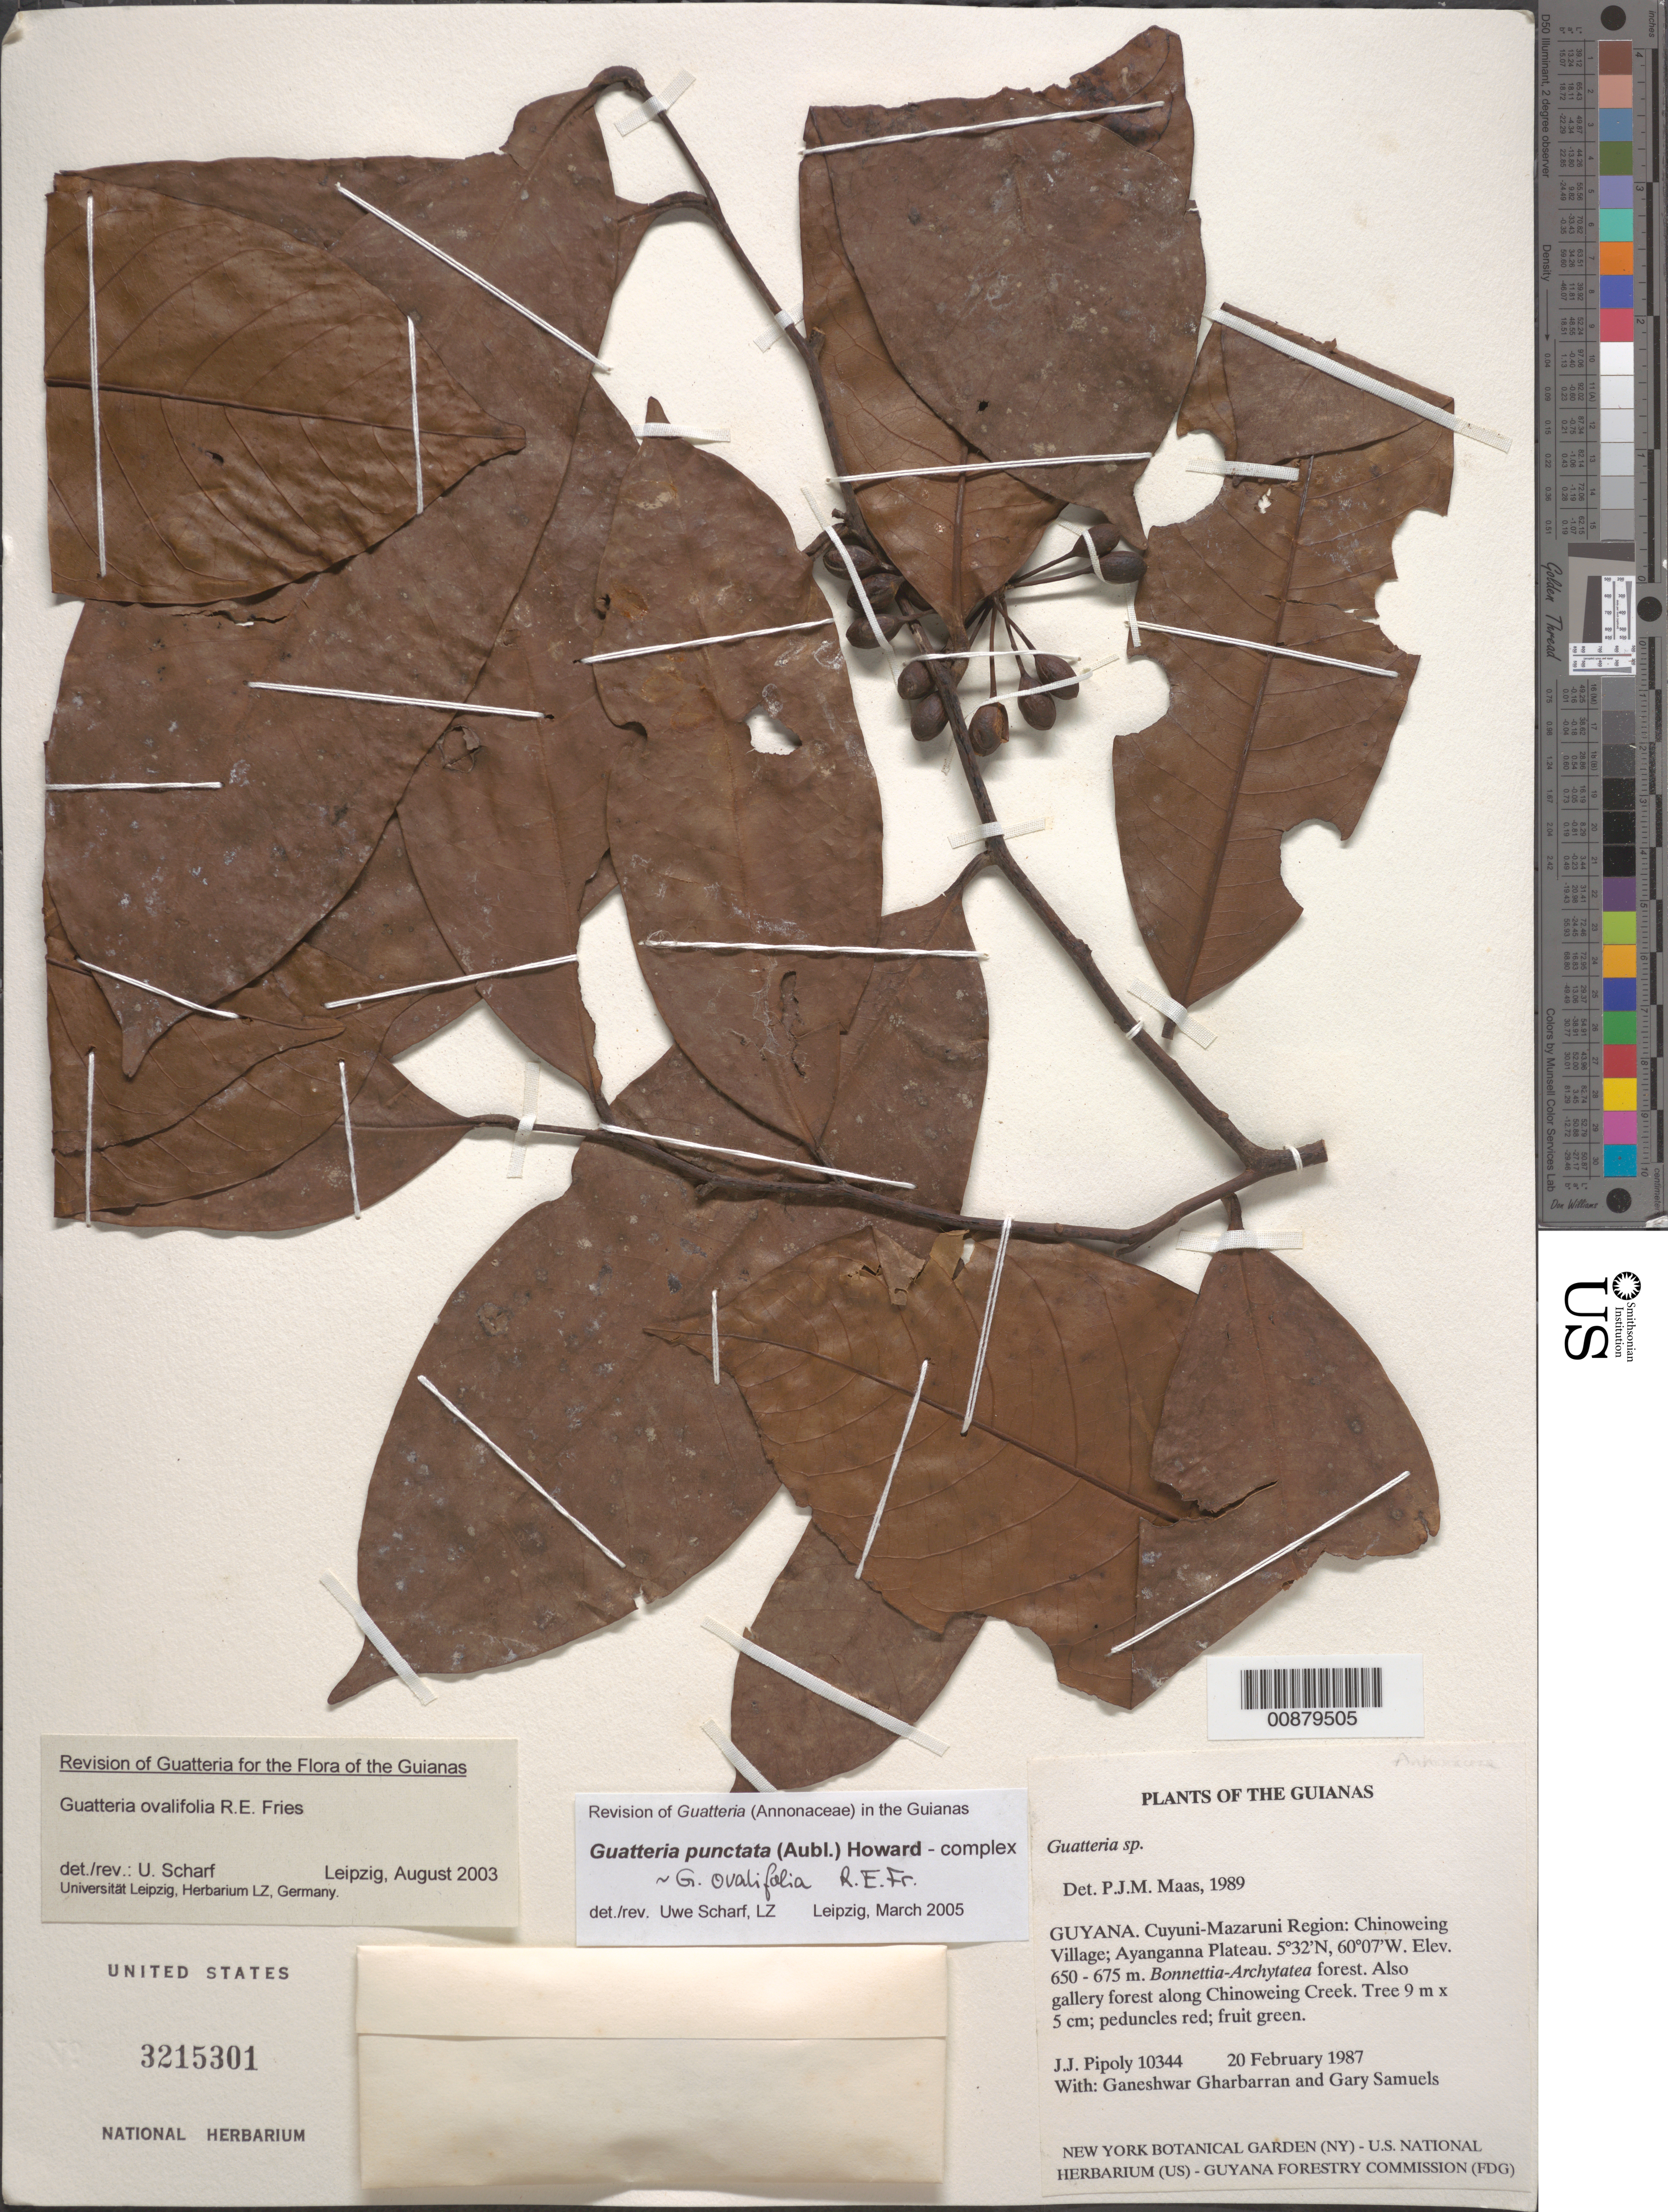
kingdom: Plantae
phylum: Tracheophyta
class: Magnoliopsida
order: Magnoliales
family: Annonaceae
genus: Guatteria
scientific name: Guatteria punctata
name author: (Aubl.) R.A. Howard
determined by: Scharf, U.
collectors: J. J. Pipoly, G. Gharbarran & G. Samuels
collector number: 10344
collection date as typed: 20 February 1987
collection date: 1987-02-20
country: Guyana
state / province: Cuyuni-Mazaruni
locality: Chinoweing Village; Ayanganna Plateau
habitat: Bonnetia-Archytaea forest. Also gallery forest along Chinoweing Creek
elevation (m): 650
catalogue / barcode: US 3215301